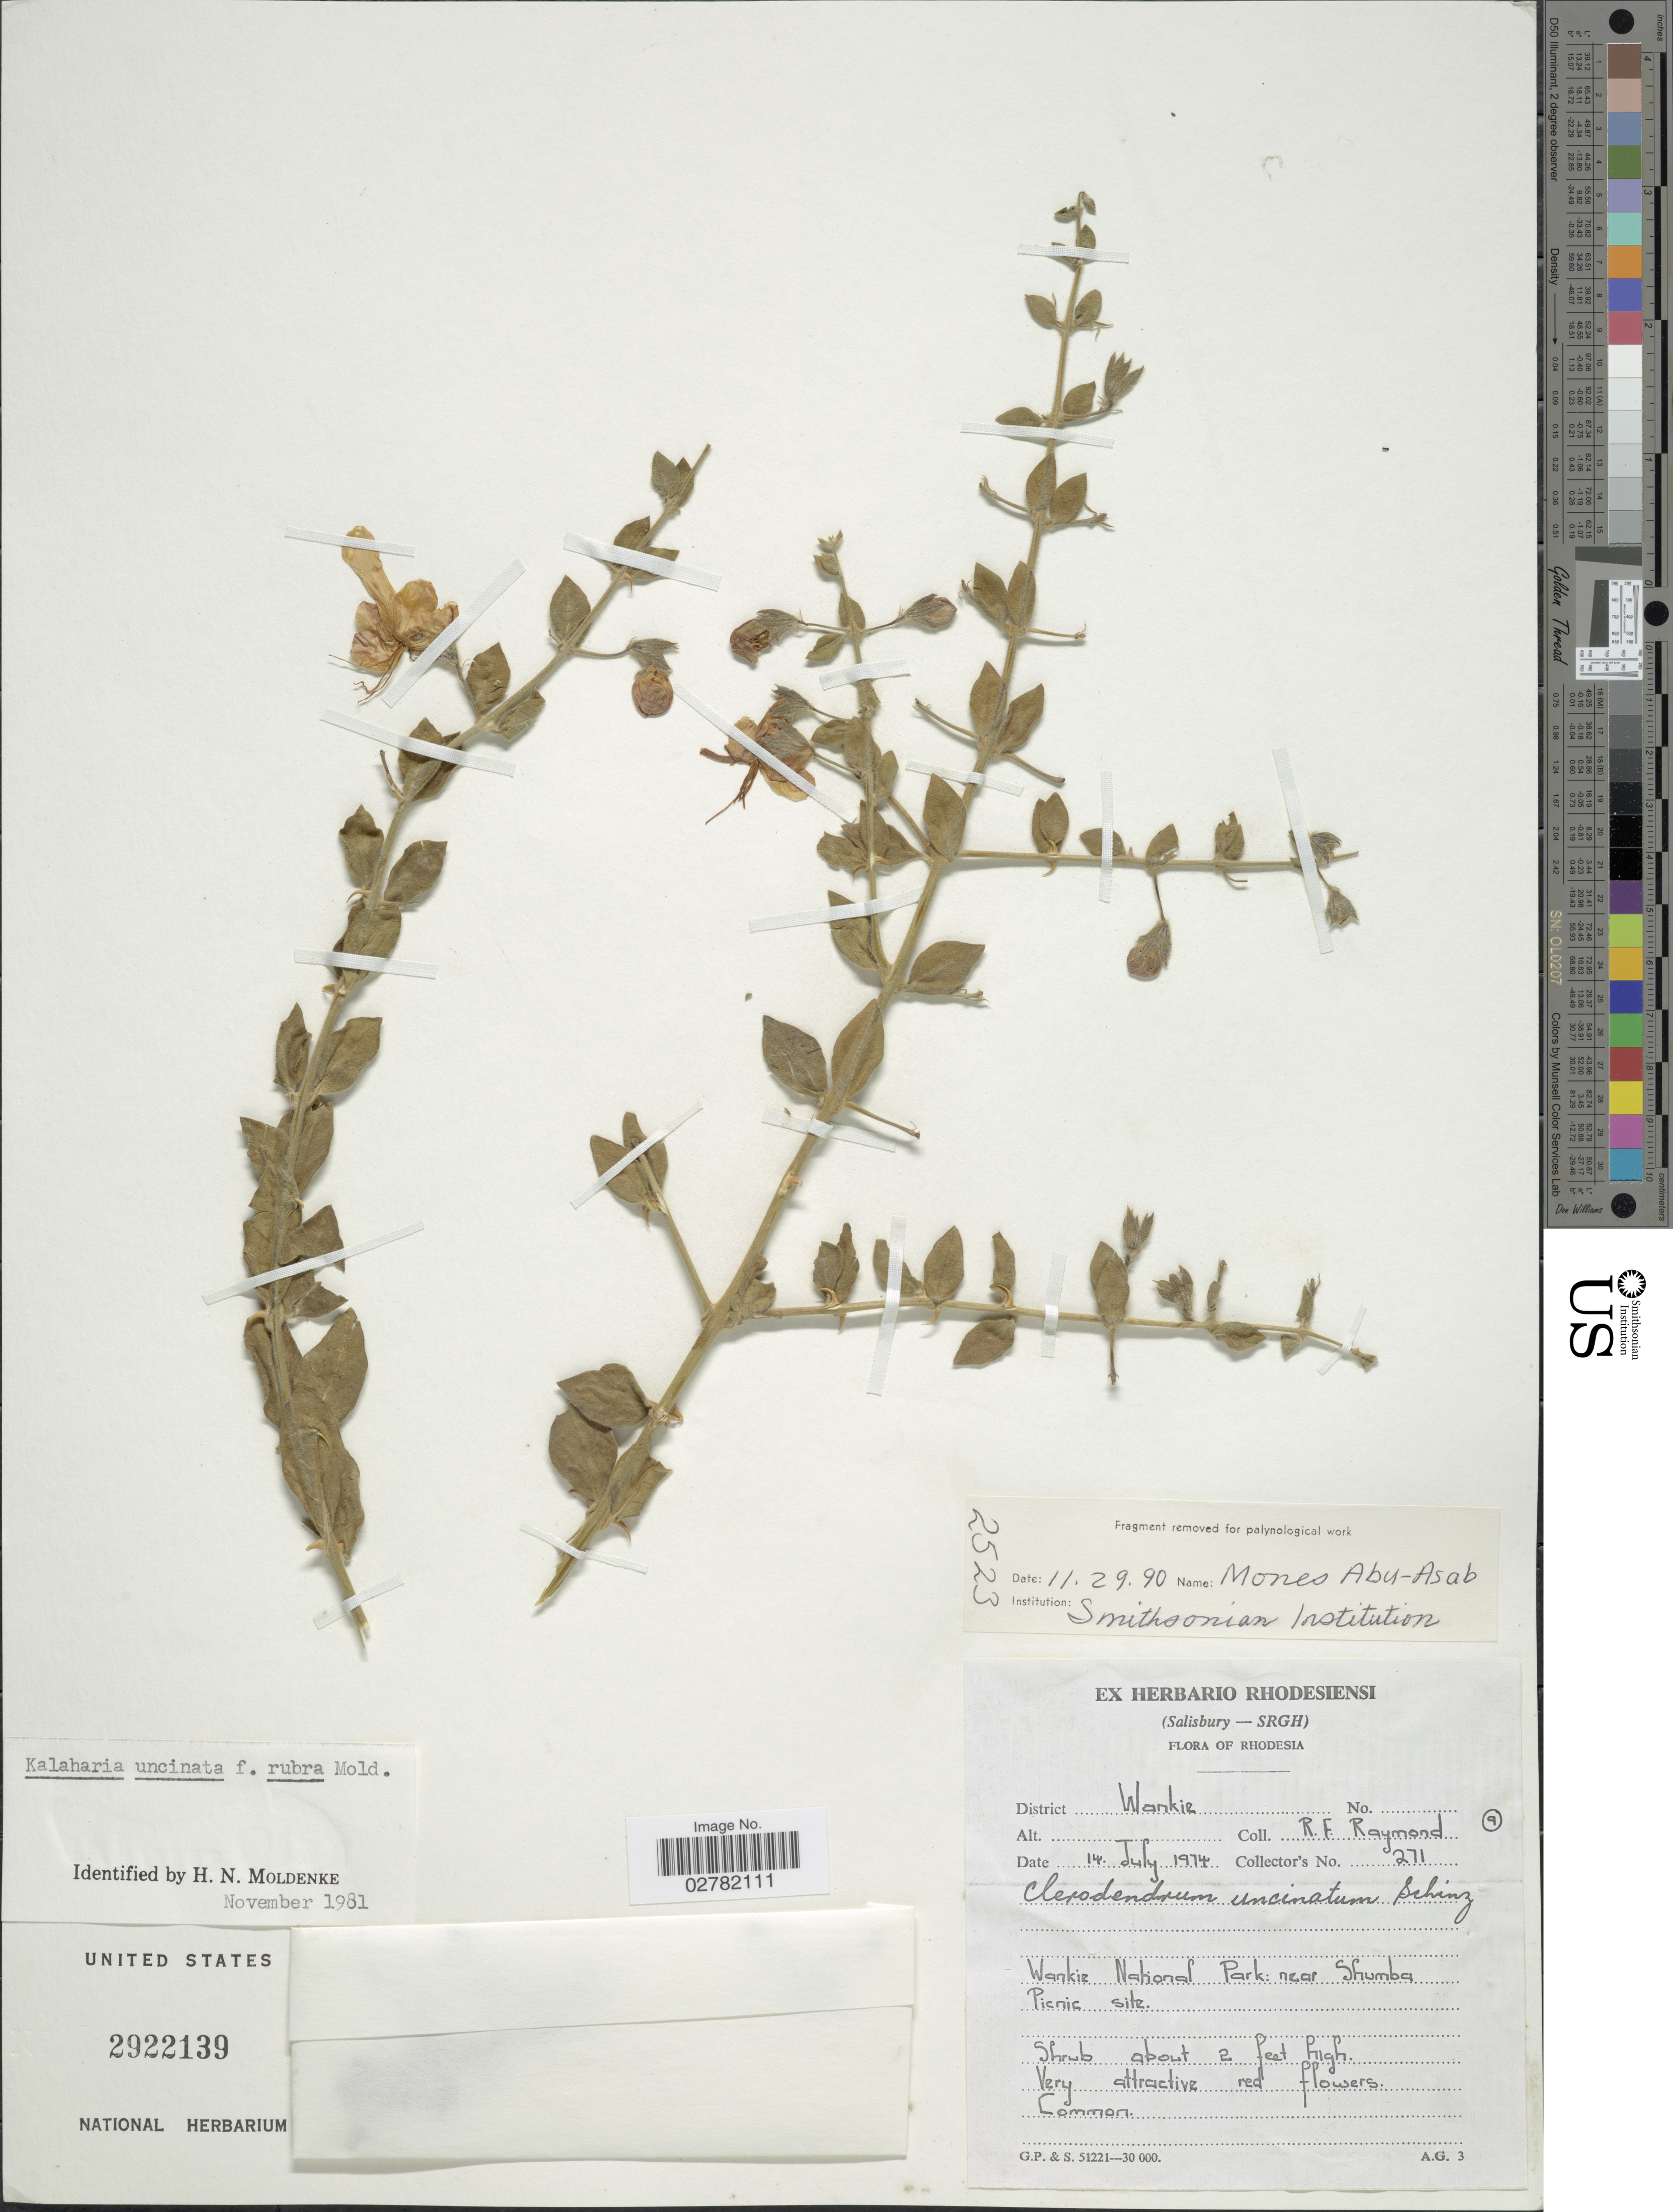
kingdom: Plantae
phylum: Tracheophyta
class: Magnoliopsida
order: Lamiales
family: Lamiaceae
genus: Kalaharia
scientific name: Kalaharia uncinata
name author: (Schinz) Moldenke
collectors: R. Raymond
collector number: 271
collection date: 1974-07-14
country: Zimbabwe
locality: Rhodesia. District Wankie. Wankie National Park: near Shumba Picnic site.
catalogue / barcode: US 2922139